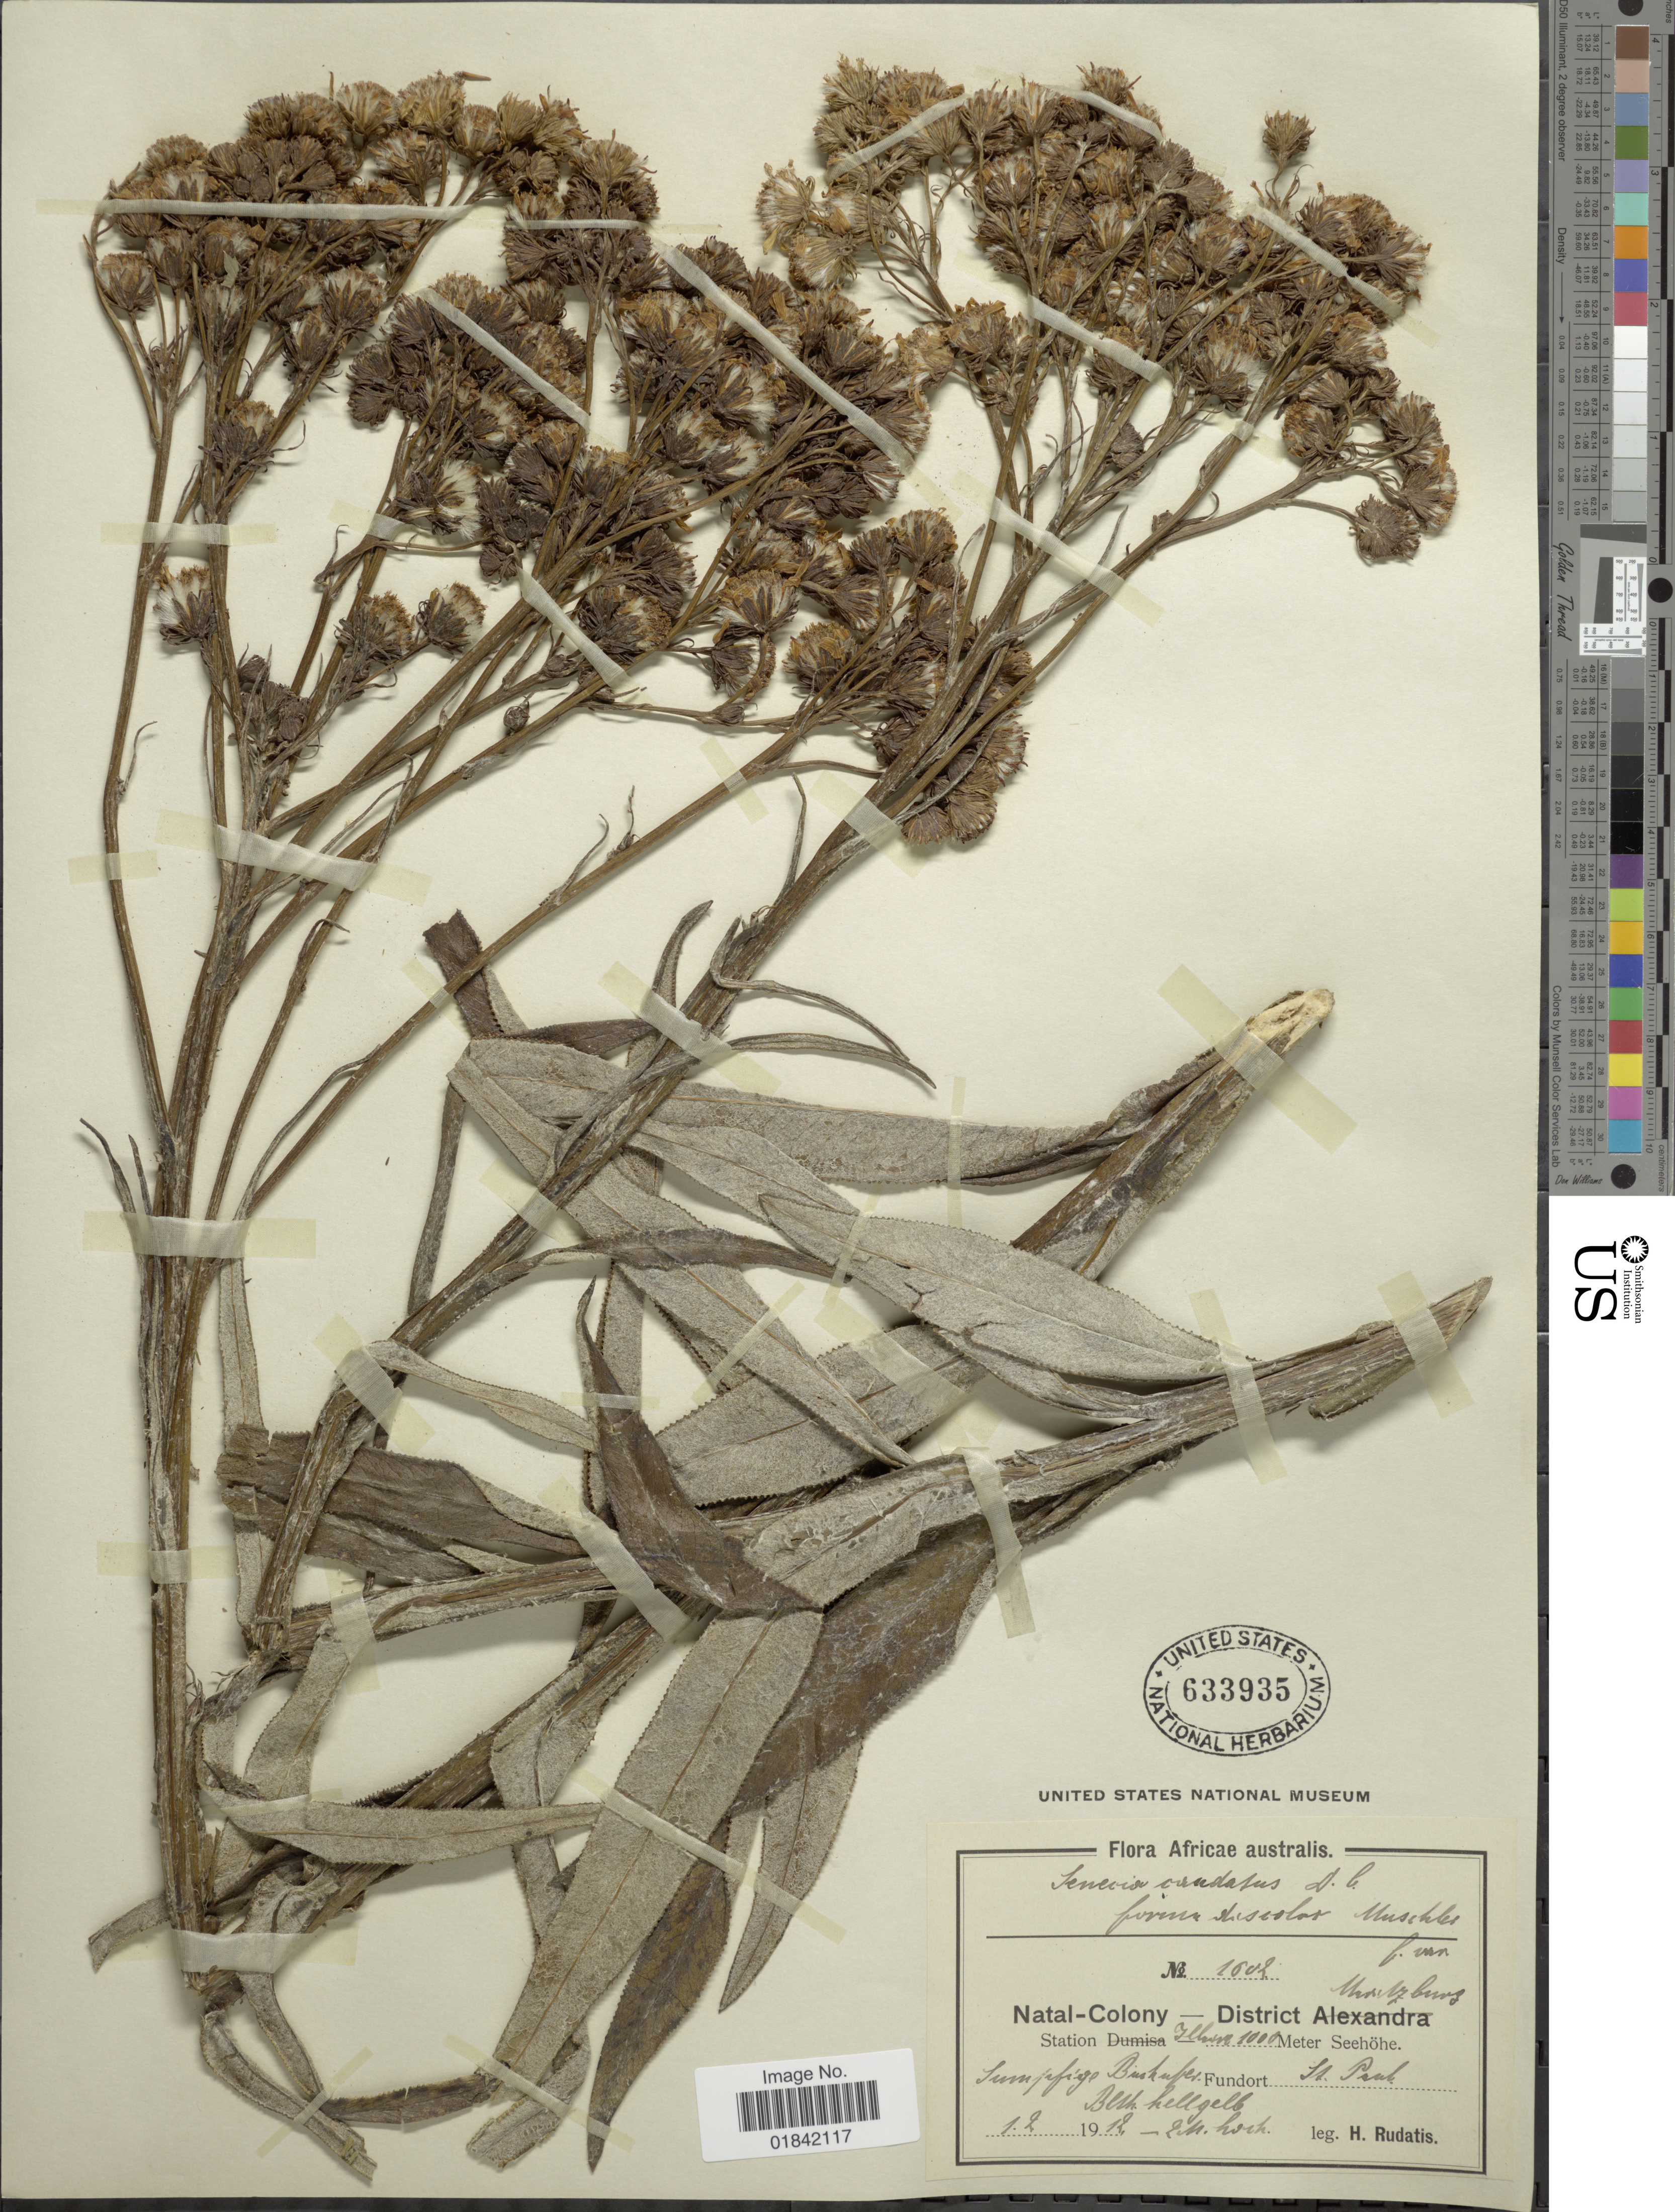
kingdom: Plantae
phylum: Tracheophyta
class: Magnoliopsida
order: Asterales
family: Asteraceae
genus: Senecio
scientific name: Senecio caudatus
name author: DC.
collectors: H. Rudatis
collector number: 1602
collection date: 1912-02-01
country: South Africa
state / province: KwaZulu-Natal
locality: Natal- Colony, District Maritzberg, Station Illaire, Fundort St. Paul.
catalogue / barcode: US 633935